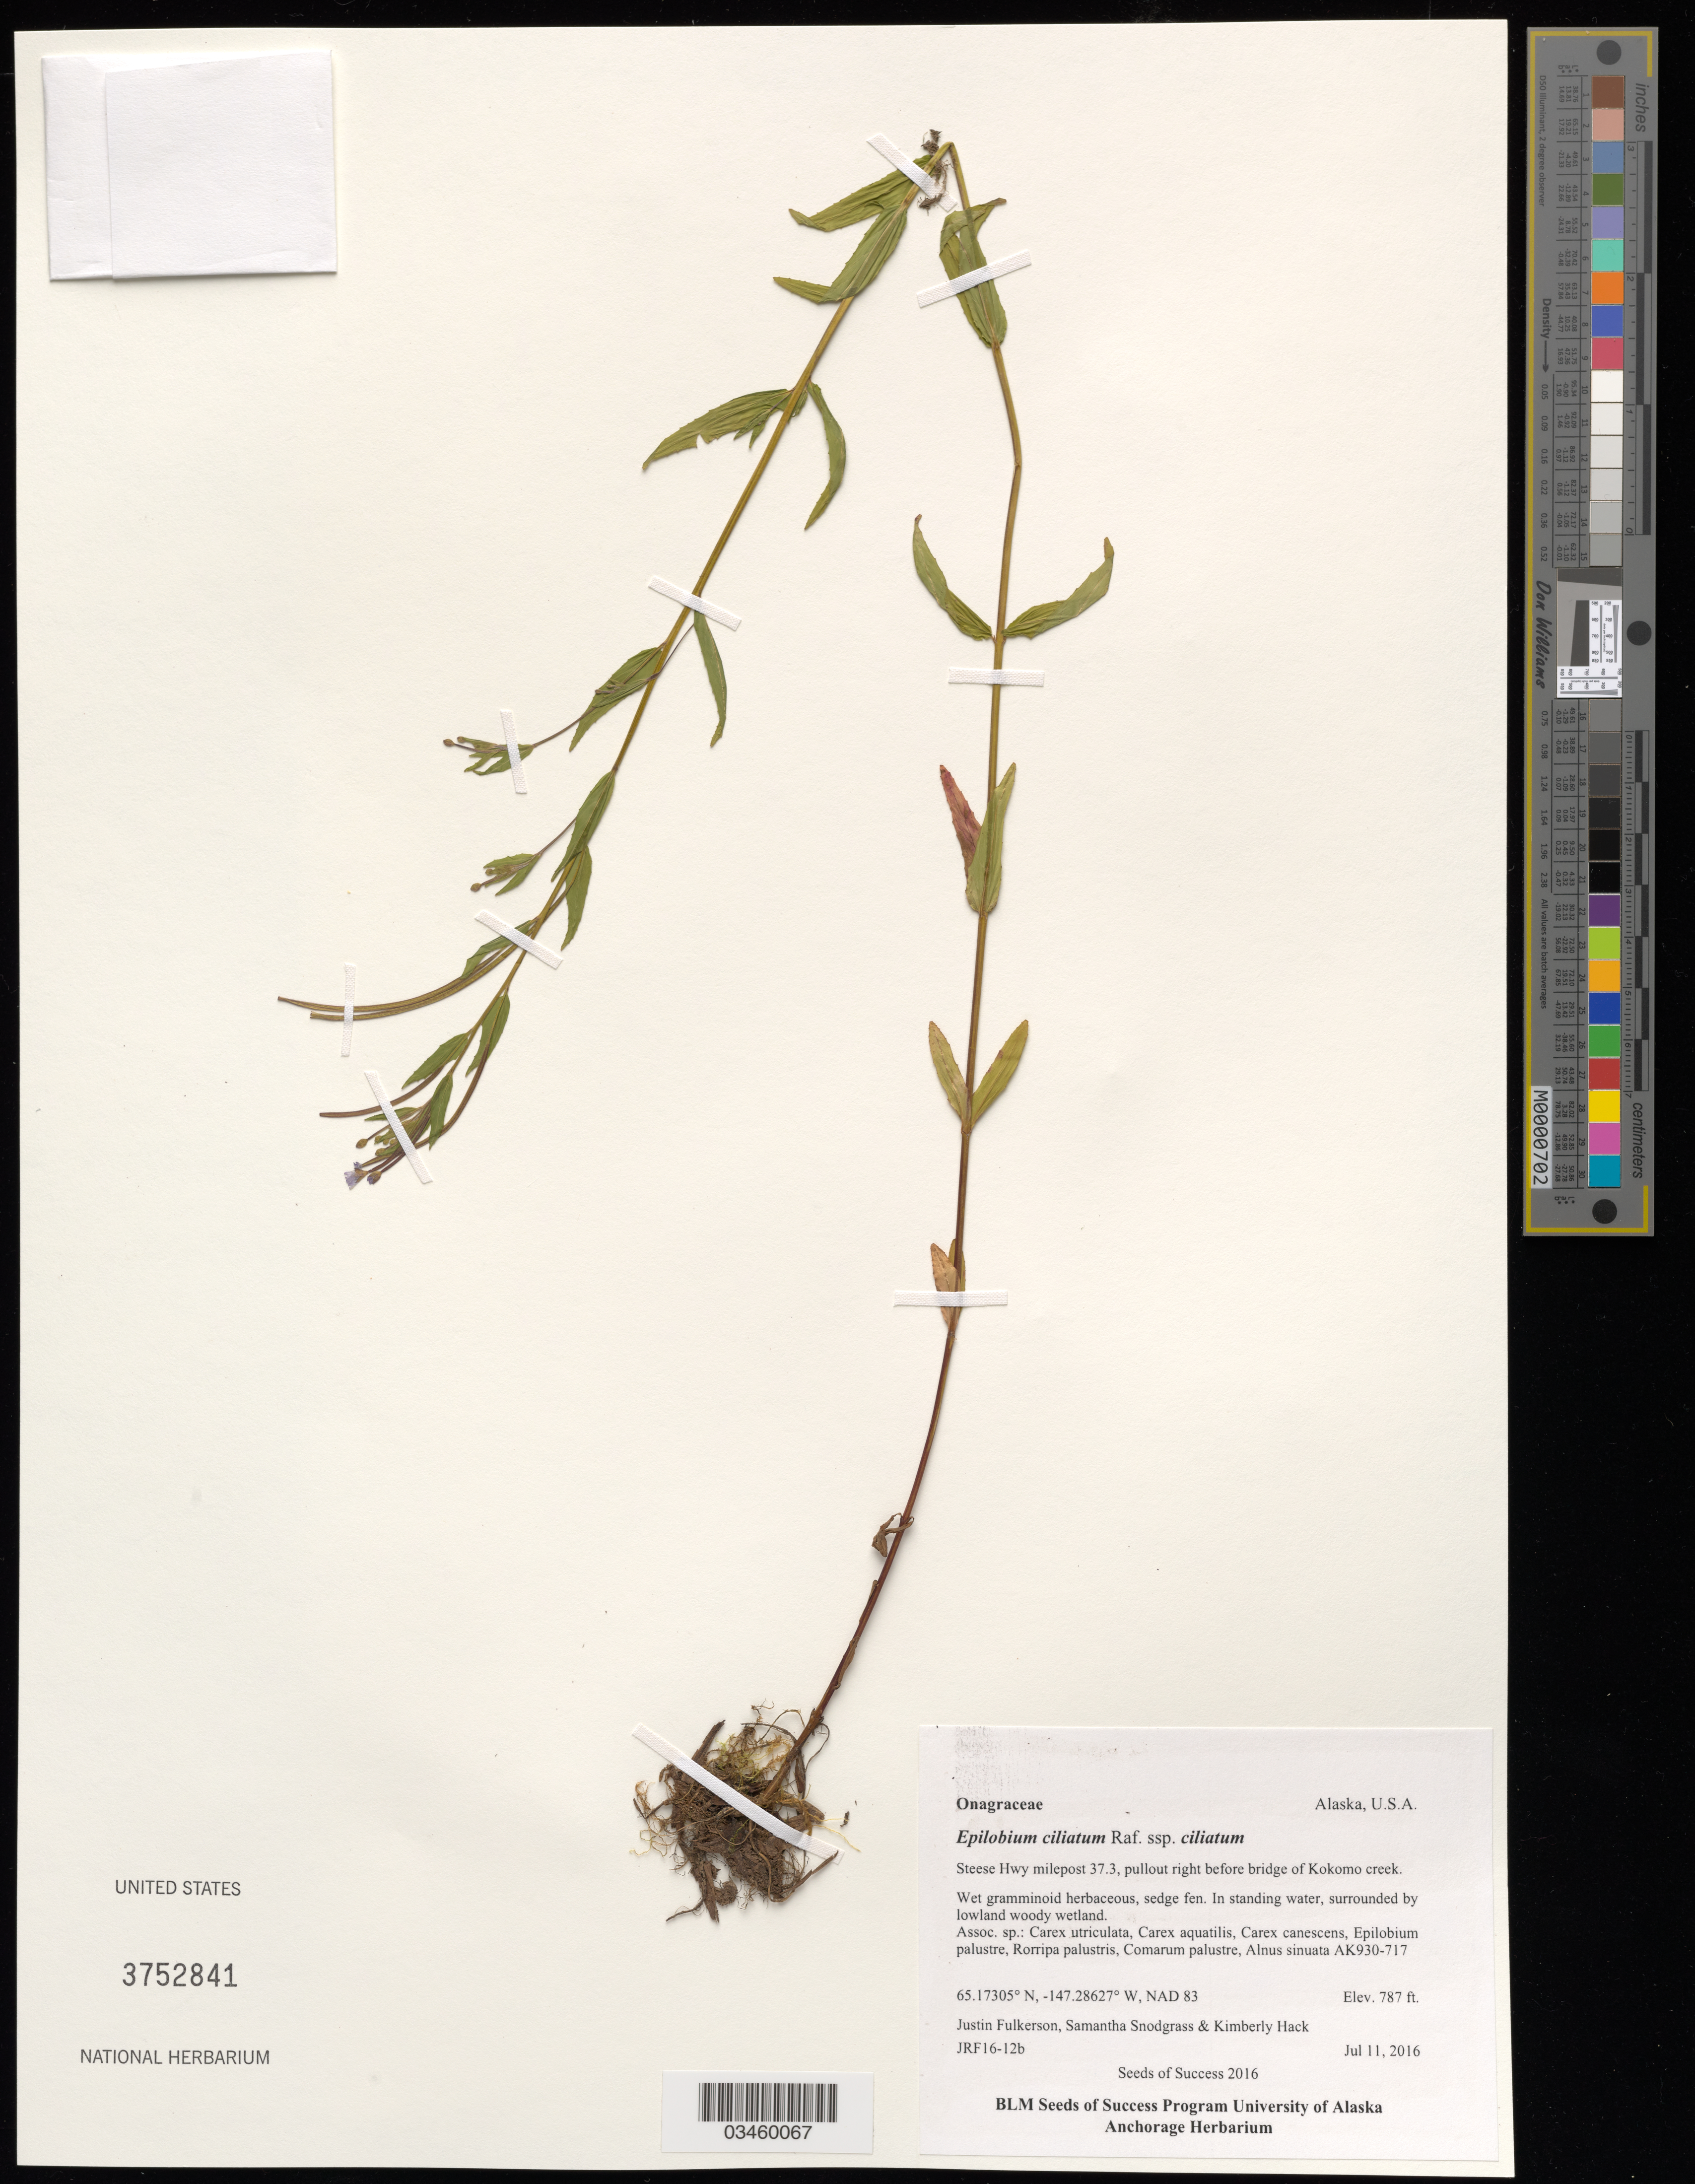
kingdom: Plantae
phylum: Tracheophyta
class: Magnoliopsida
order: Myrtales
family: Onagraceae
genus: Epilobium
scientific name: Epilobium ciliatum subsp. ciliatum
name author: Raf.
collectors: J. Fulkerson, K. Hack & S. Snodgrass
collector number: AK930-717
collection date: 2016-07-11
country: United States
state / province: Alaska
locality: Steese Hwy milepost 37.3, pullout right before bridge of Kokomo Creek.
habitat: Wet gramminoid herbaceous, sedge fen. In standing water, surrounded by lowland woody wetland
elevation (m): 240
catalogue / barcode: US 3752841